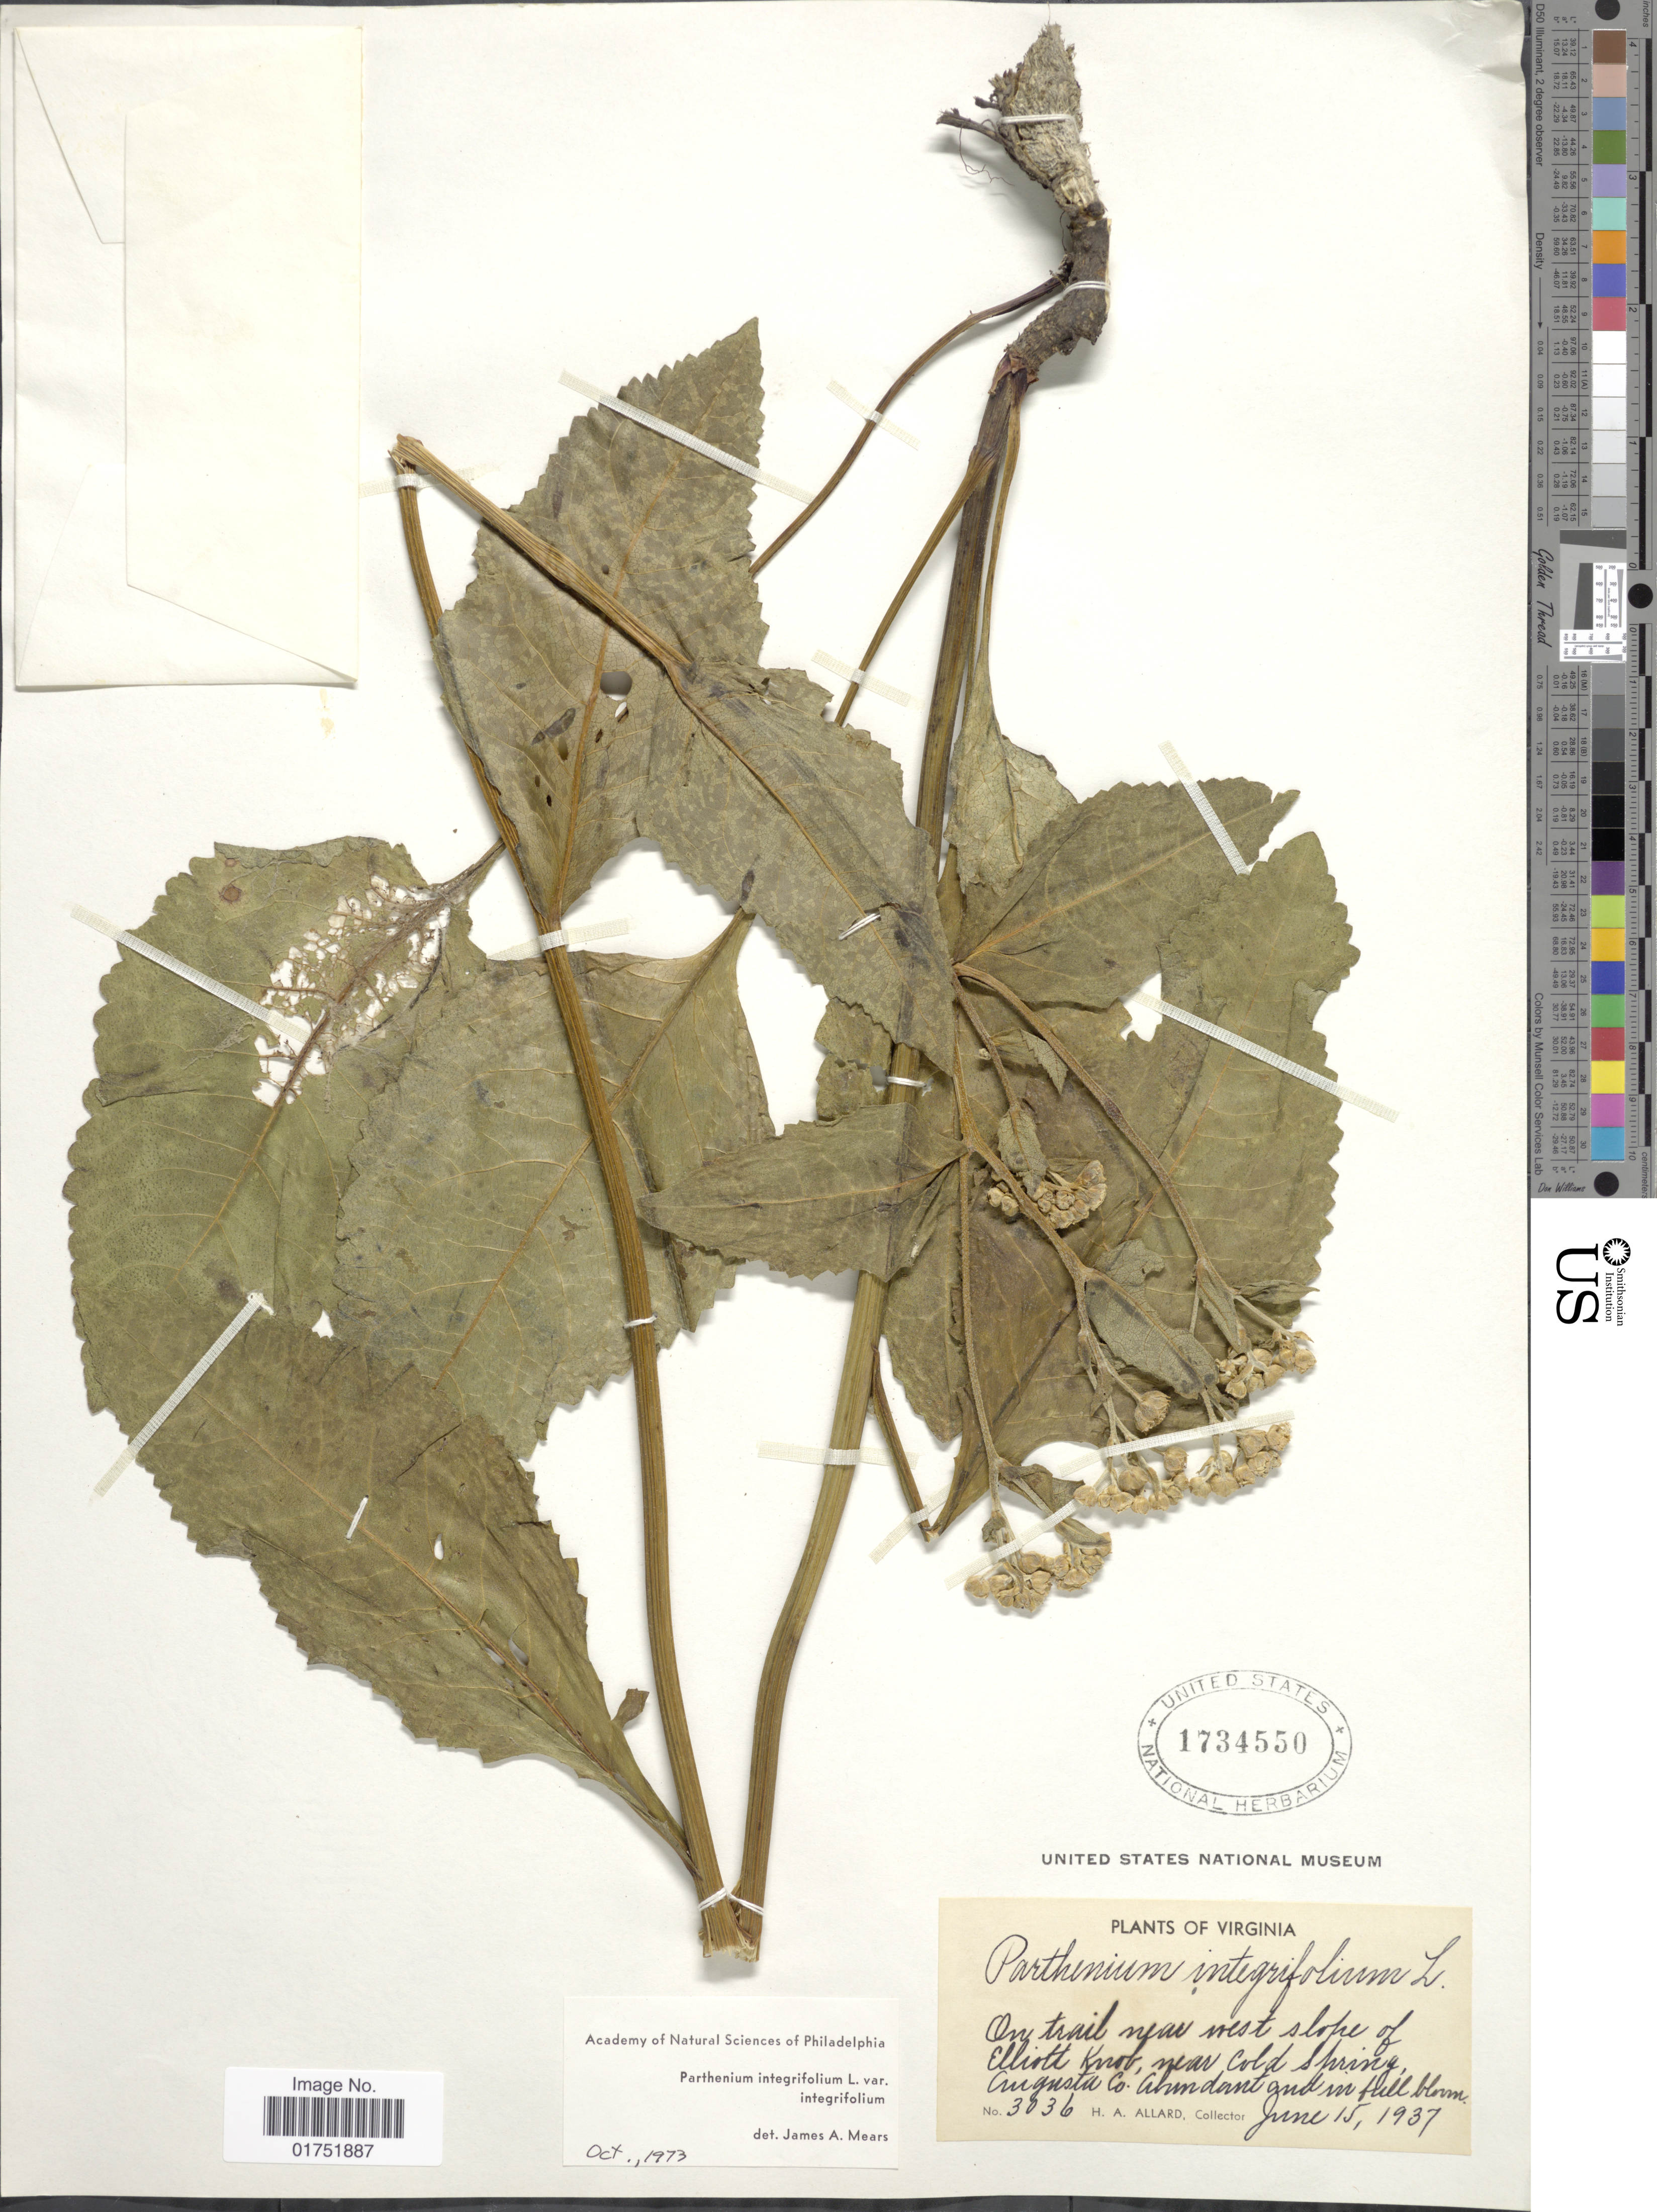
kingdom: Plantae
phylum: Tracheophyta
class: Magnoliopsida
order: Asterales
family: Asteraceae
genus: Parthenium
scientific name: Parthenium integrifolium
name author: L.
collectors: H. A. Allard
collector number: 3036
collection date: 1937-06-15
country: United States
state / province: Virginia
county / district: Augusta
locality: On trail near west slope of Elliott Knob, near Cold Spring, Augusta Co.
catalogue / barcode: US 1734550